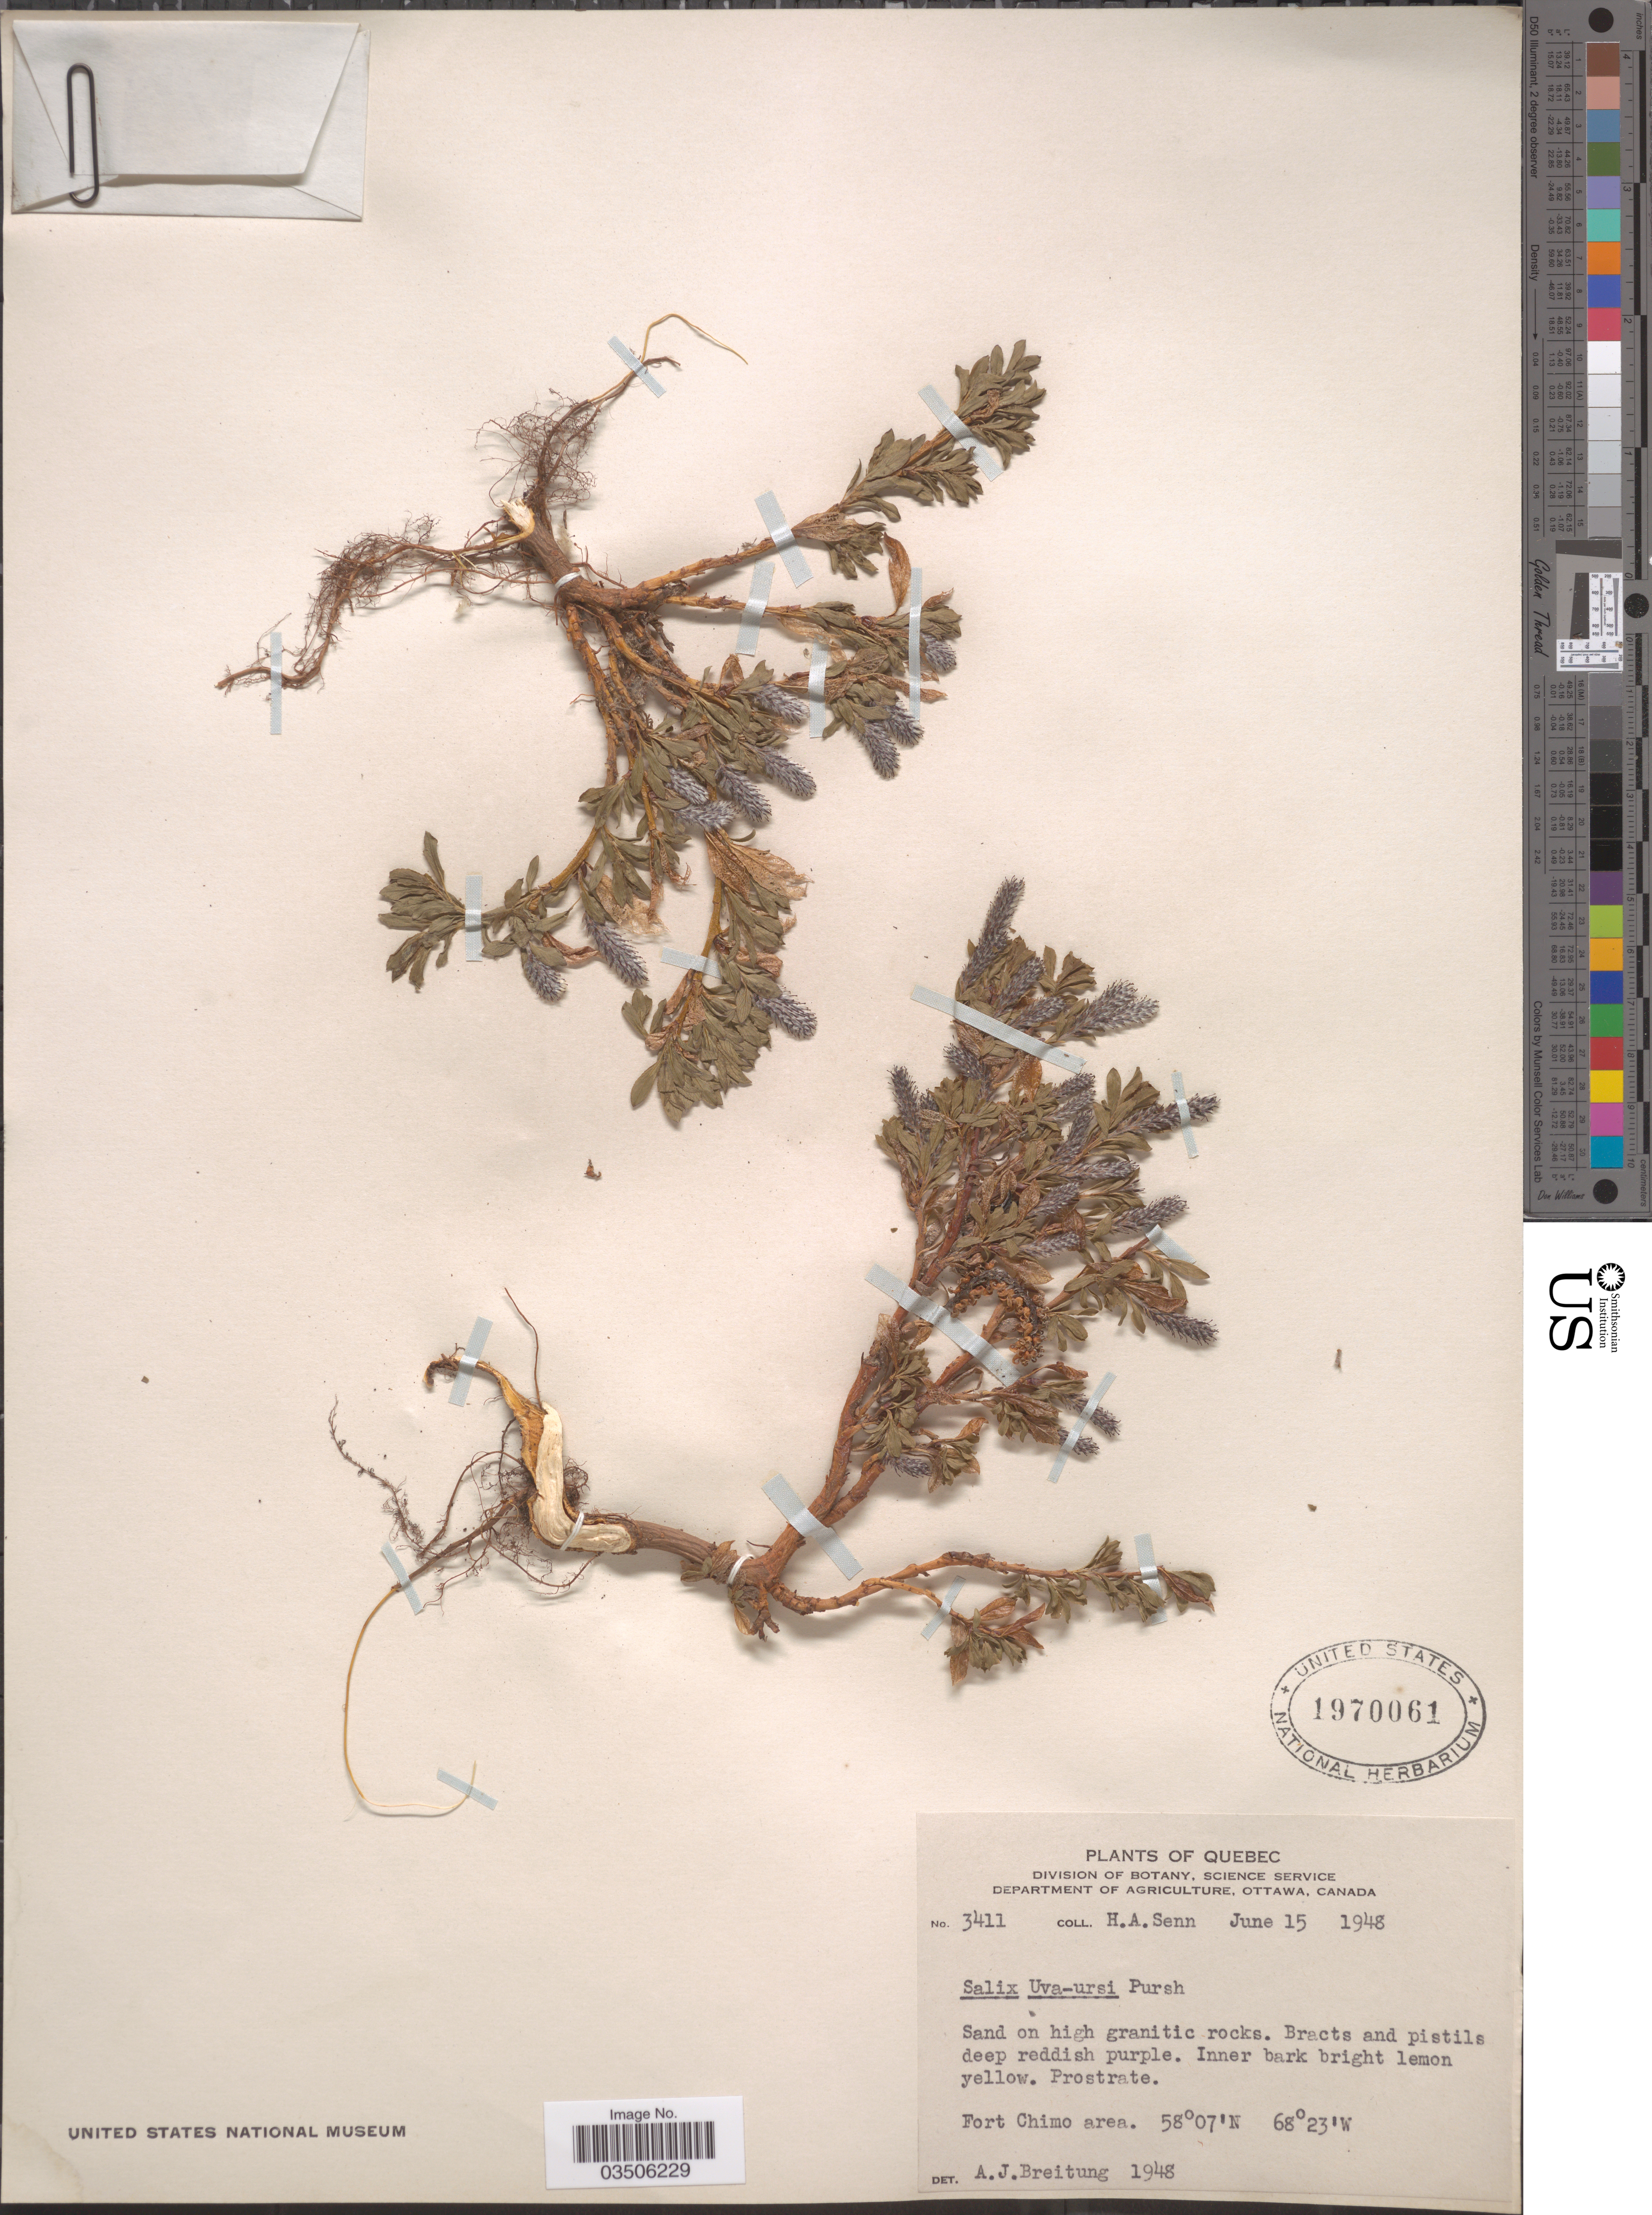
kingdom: Plantae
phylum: Tracheophyta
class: Magnoliopsida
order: Malpighiales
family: Salicaceae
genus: Salix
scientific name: Salix uva-ursi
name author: Pursh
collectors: H. Senn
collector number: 3411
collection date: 1948-06-15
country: Canada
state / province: Quebec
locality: Fort Chimo area.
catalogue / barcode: US 1970061